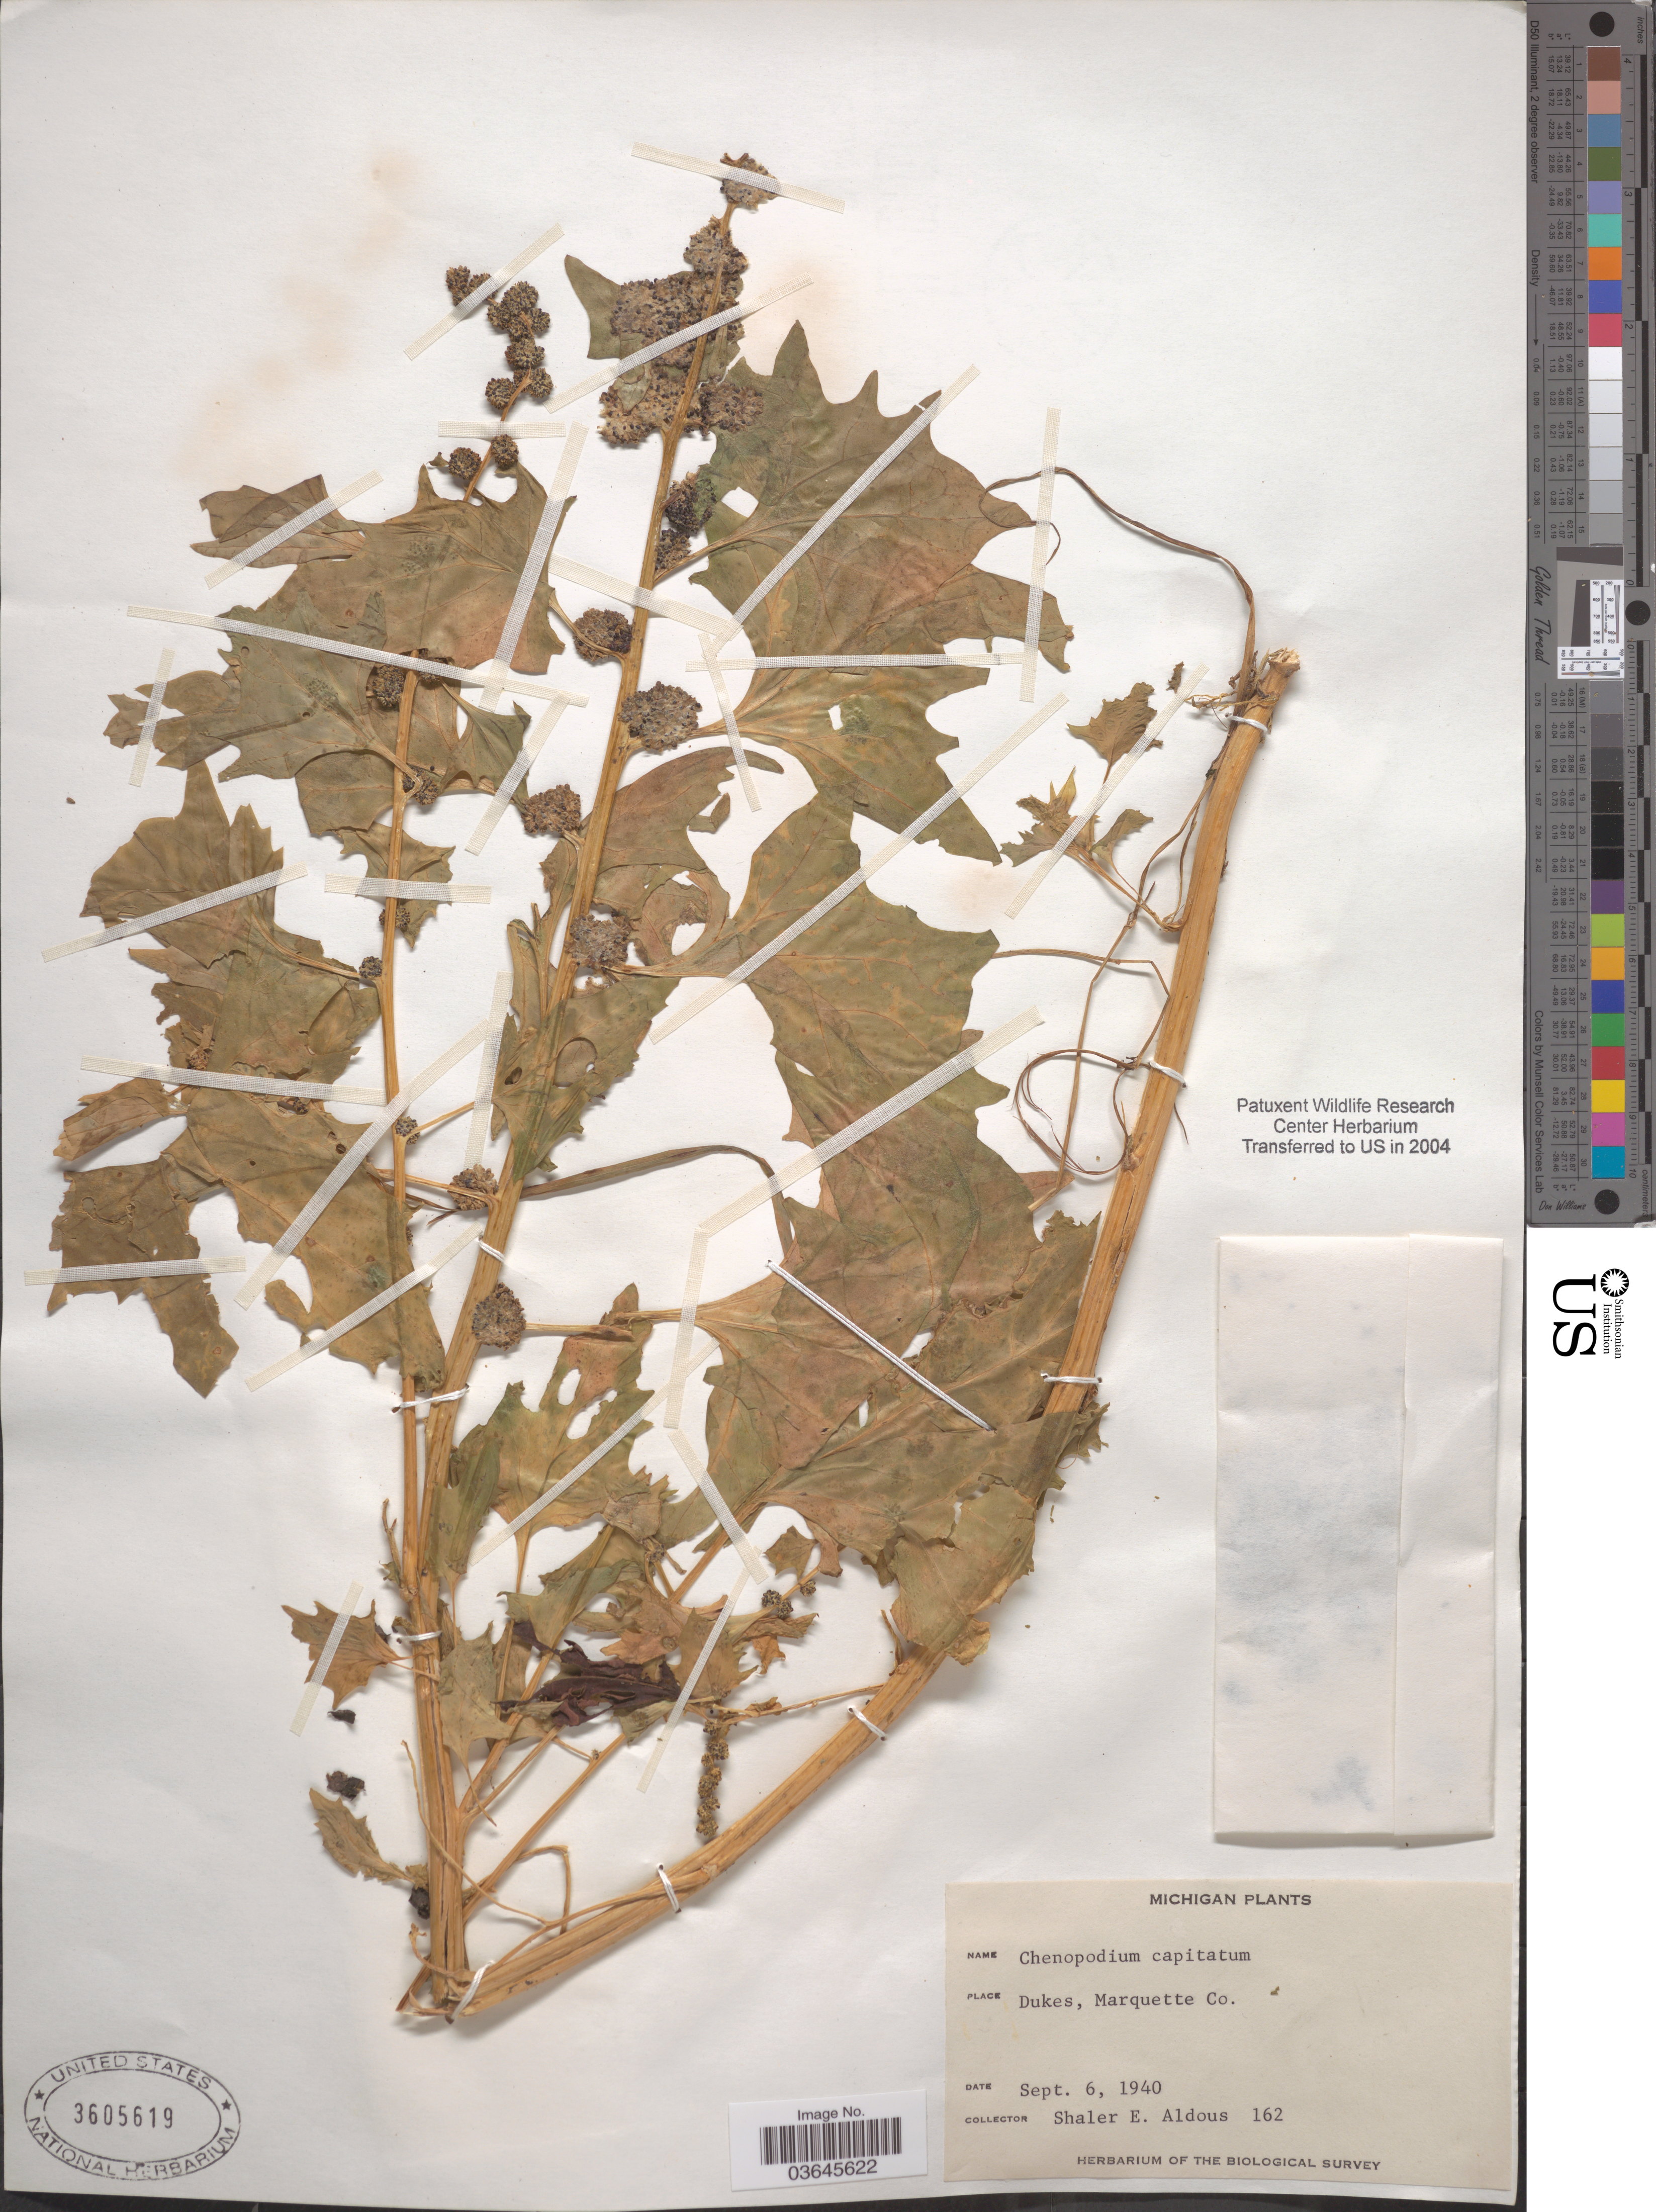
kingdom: Plantae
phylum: Tracheophyta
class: Magnoliopsida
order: Caryophyllales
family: Amaranthaceae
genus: Blitum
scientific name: Blitum capitatum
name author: L.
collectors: S. Aldous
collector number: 162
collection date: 1940-09-06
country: United States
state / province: Michigan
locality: Dukes, Marquette Co.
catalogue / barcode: US 3605619